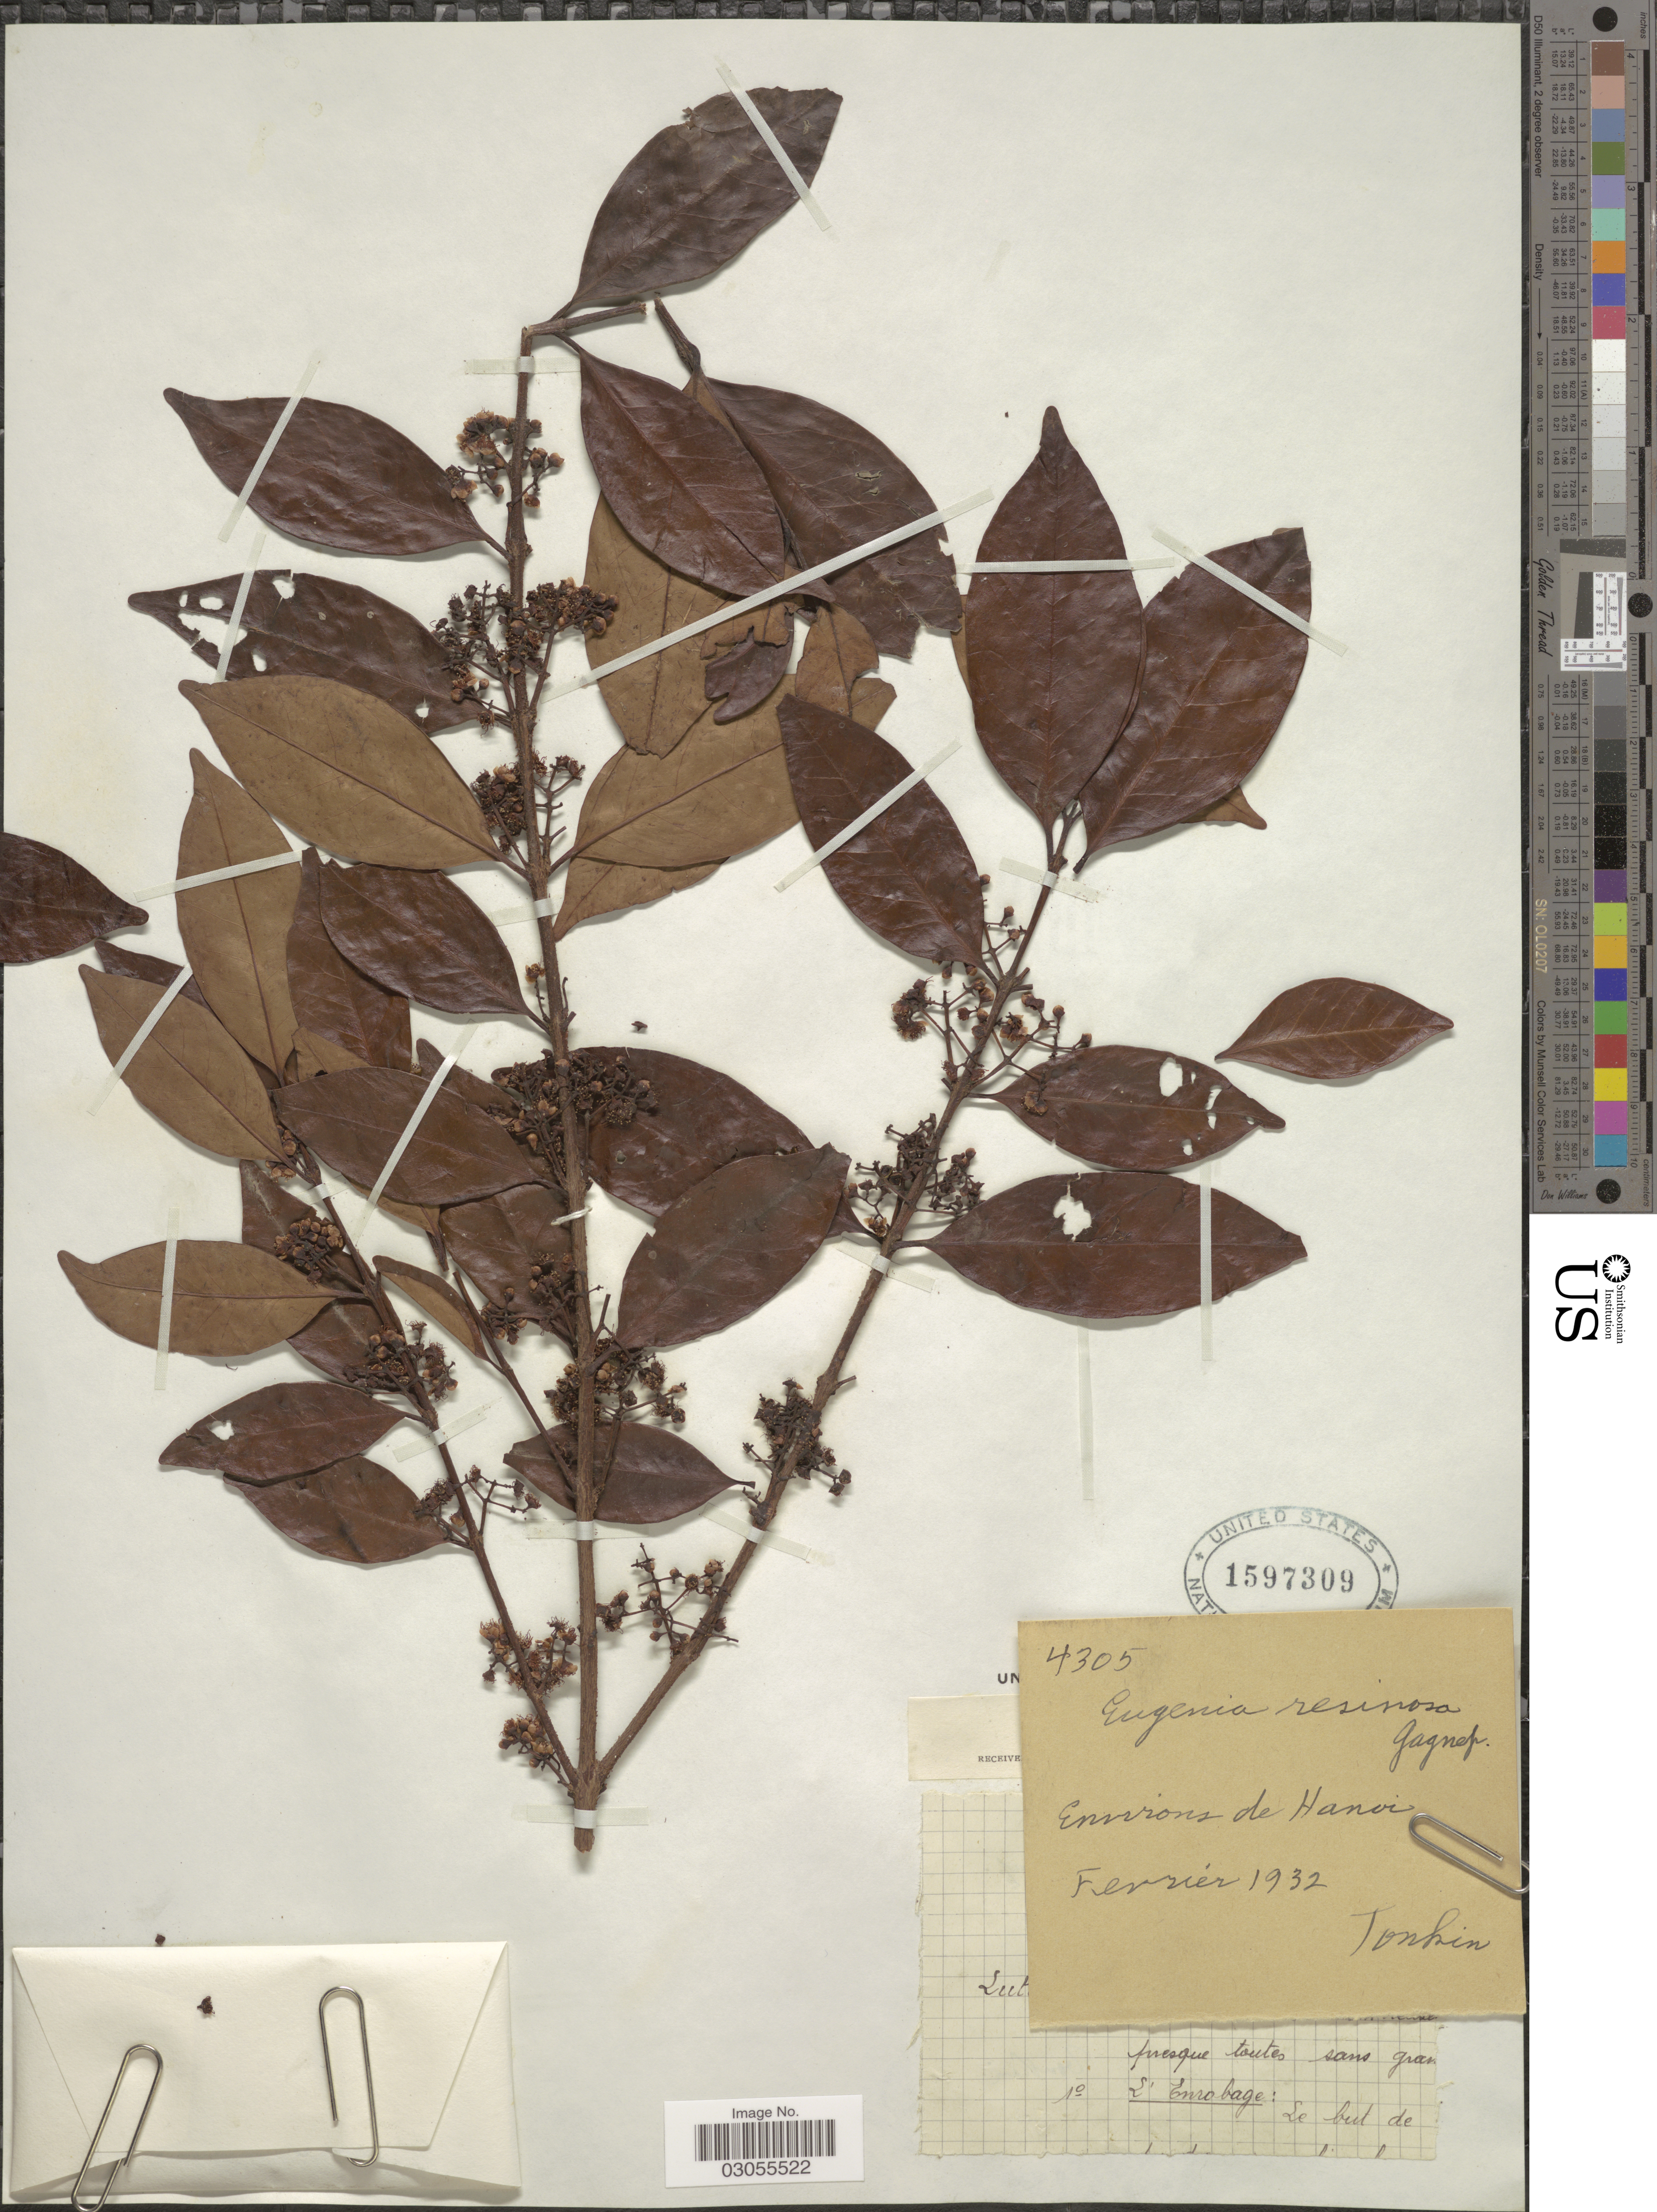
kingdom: Plantae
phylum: Tracheophyta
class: Magnoliopsida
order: Myrtales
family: Myrtaceae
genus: Syzygium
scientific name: Syzygium polyanthum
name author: (Wight) Walp.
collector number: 4305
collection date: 1932-02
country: Vietnam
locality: Environs de Hanoi.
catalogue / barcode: US 1597309